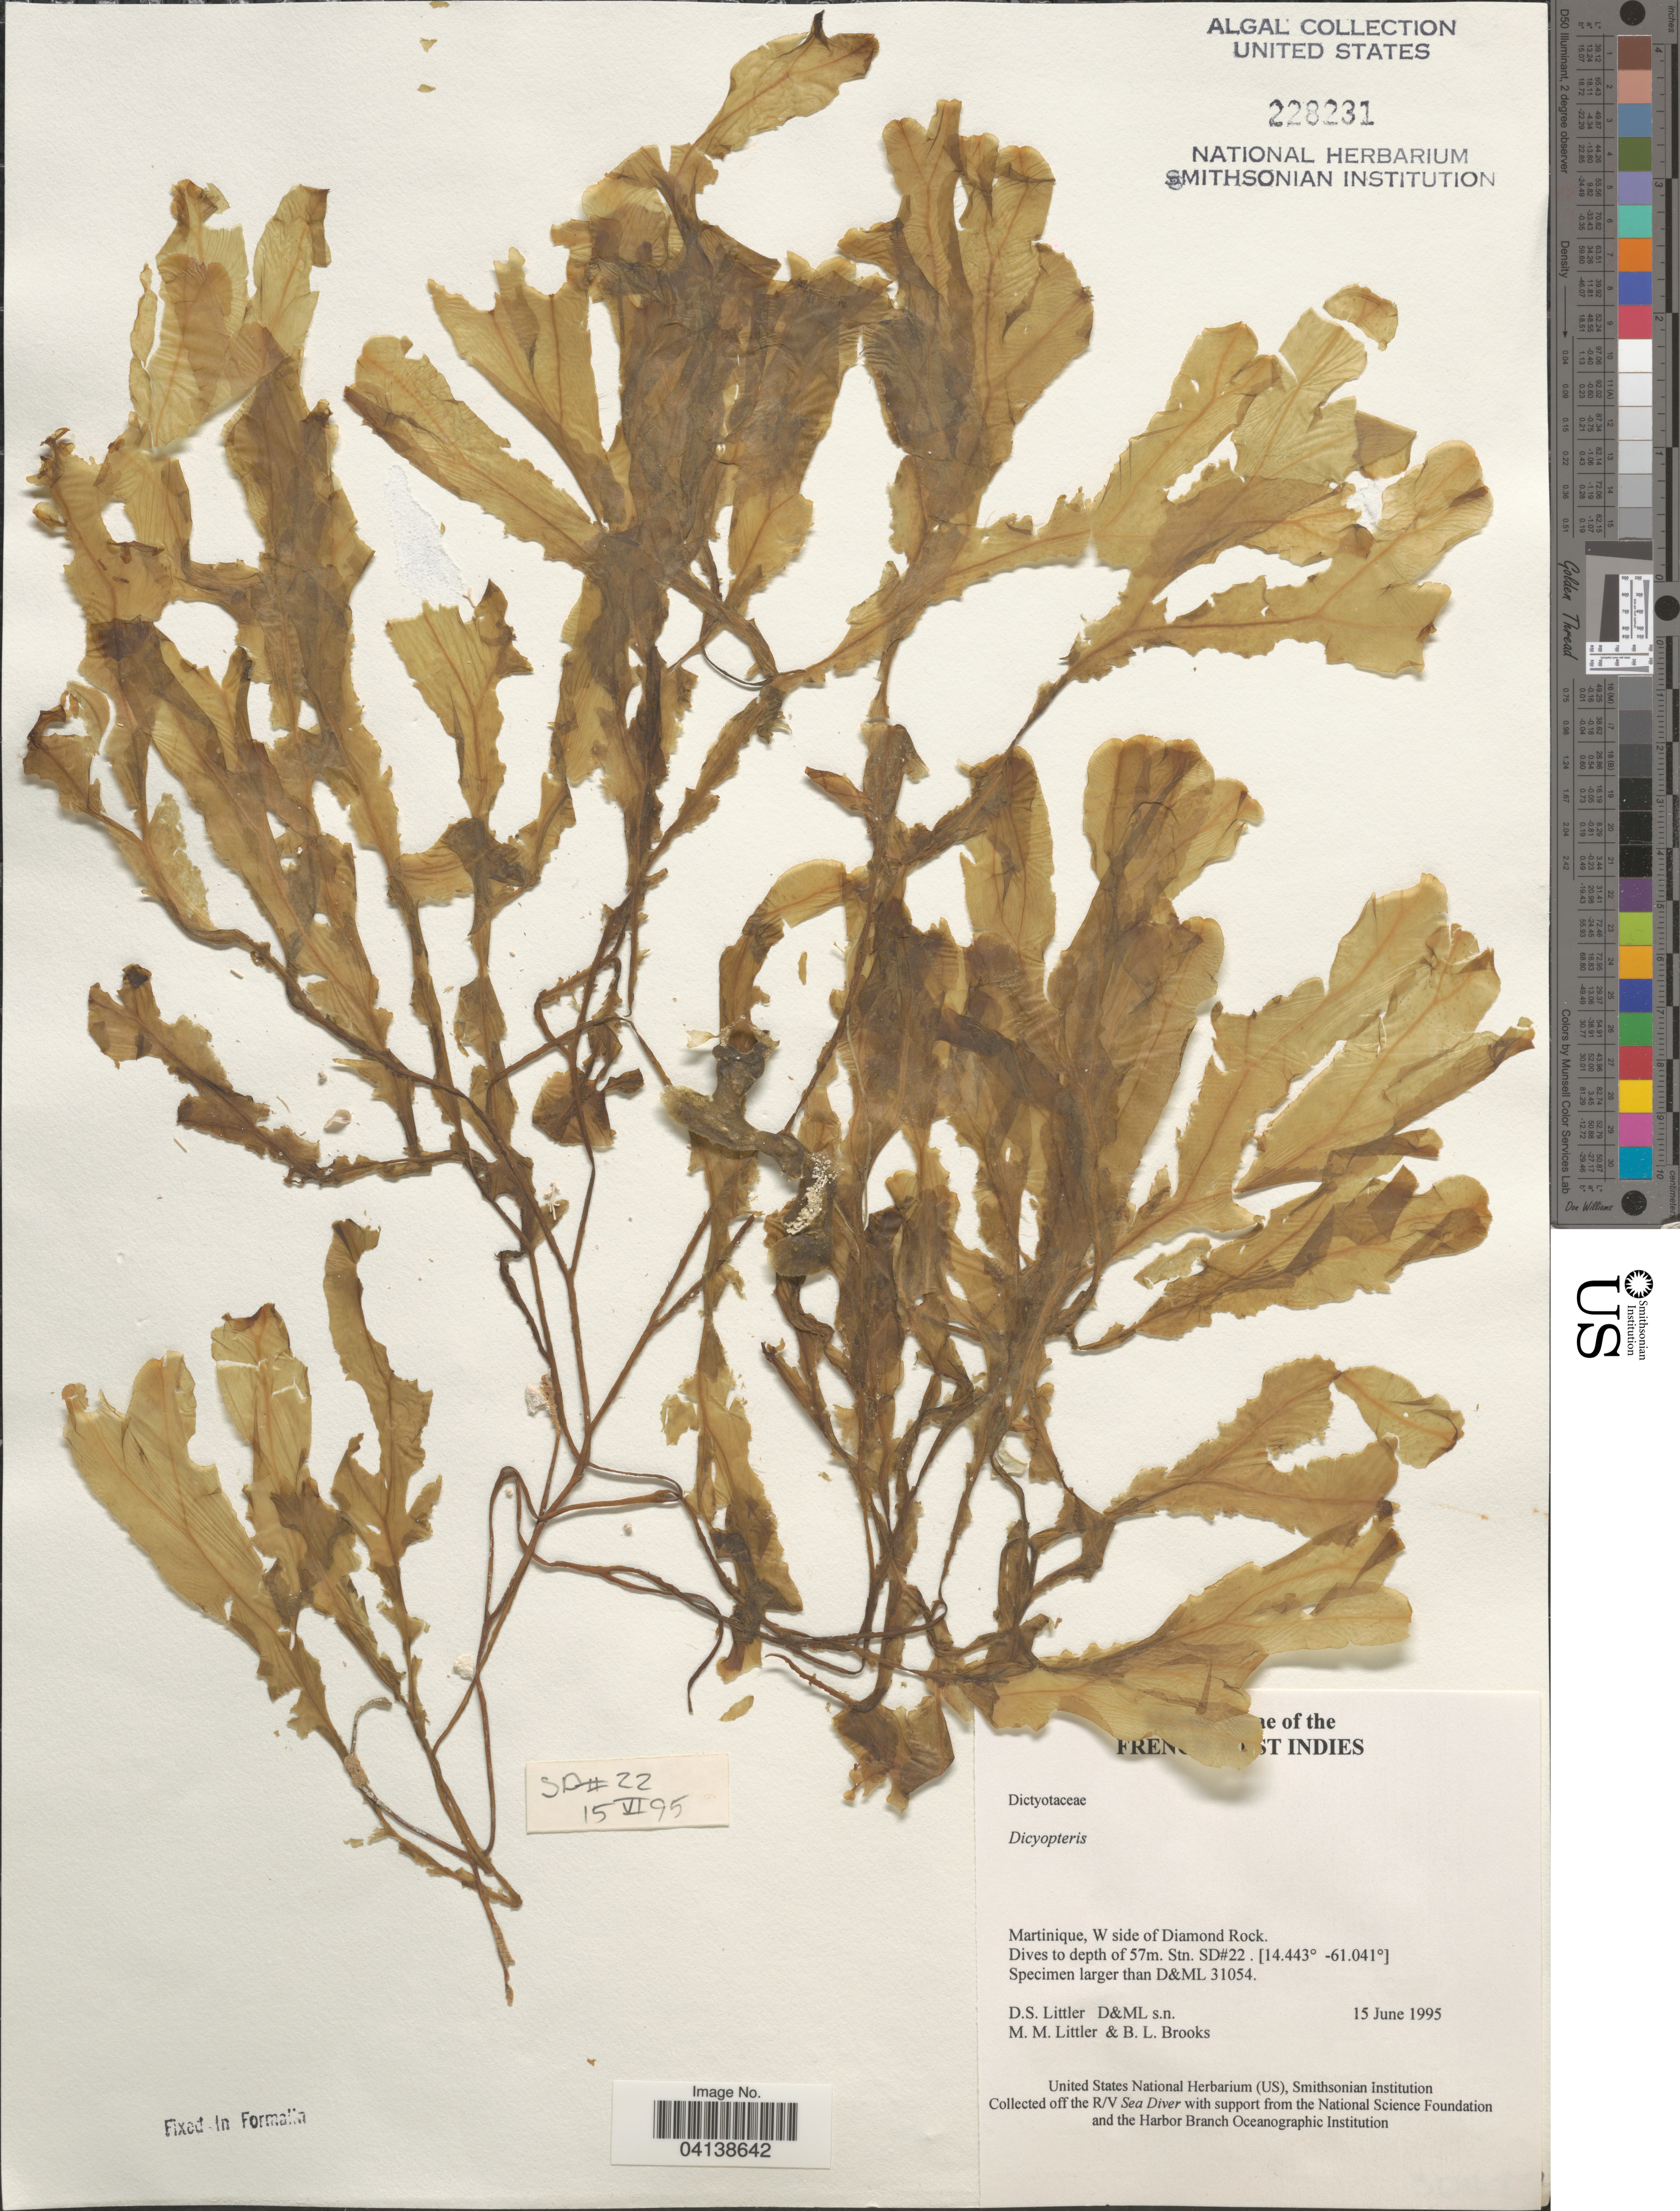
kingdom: Chromista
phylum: Ochrophyta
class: Phaeophyceae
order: Dictyotales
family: Dictyotaceae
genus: Dictyopteris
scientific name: Dictyopteris sp.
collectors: D. S. Littler & B. Brooks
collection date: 1995-06-15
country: Martinique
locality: French West Indies. W side of Diamond Rock. Stn. SD#22.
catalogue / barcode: US 228231